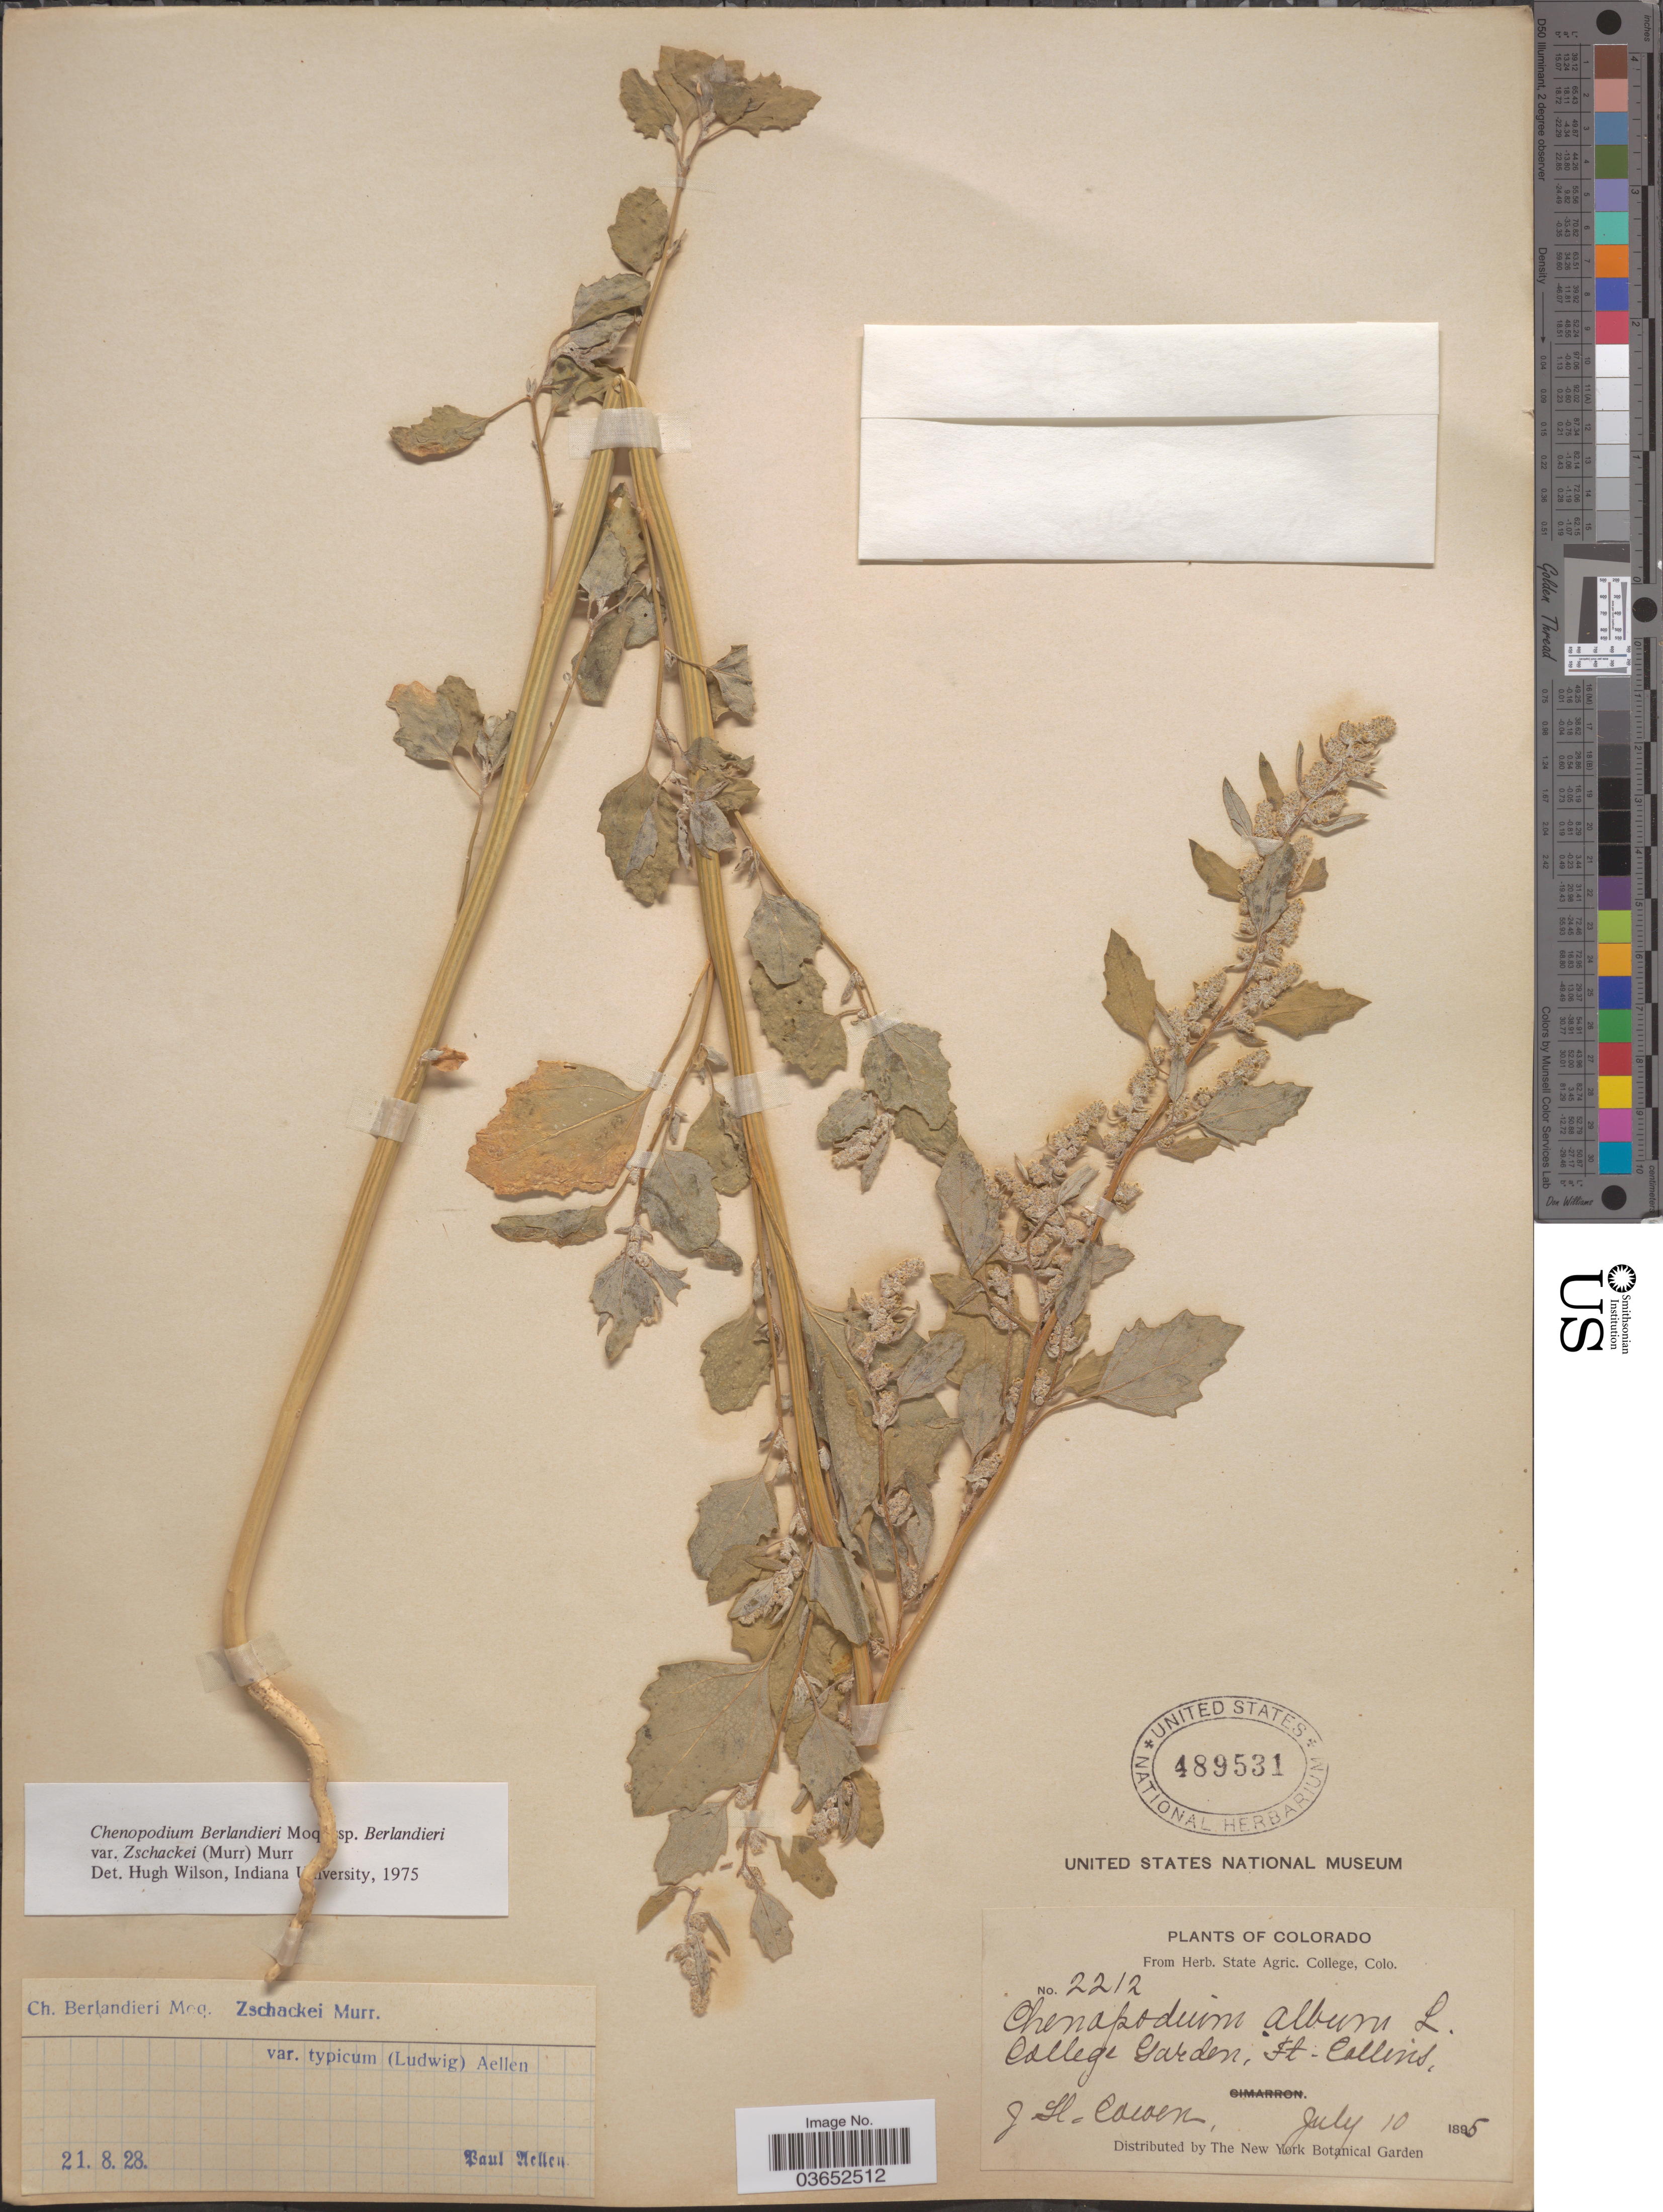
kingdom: Plantae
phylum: Tracheophyta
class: Magnoliopsida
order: Caryophyllales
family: Amaranthaceae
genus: Chenopodium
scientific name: Chenopodium berlandieri var. typicum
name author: A. Ludw. ex Graebn.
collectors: J. H. Cowen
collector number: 2212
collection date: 1895-07-10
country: United States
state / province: Colorado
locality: College Garden, Ft. Collins.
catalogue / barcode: US 489531